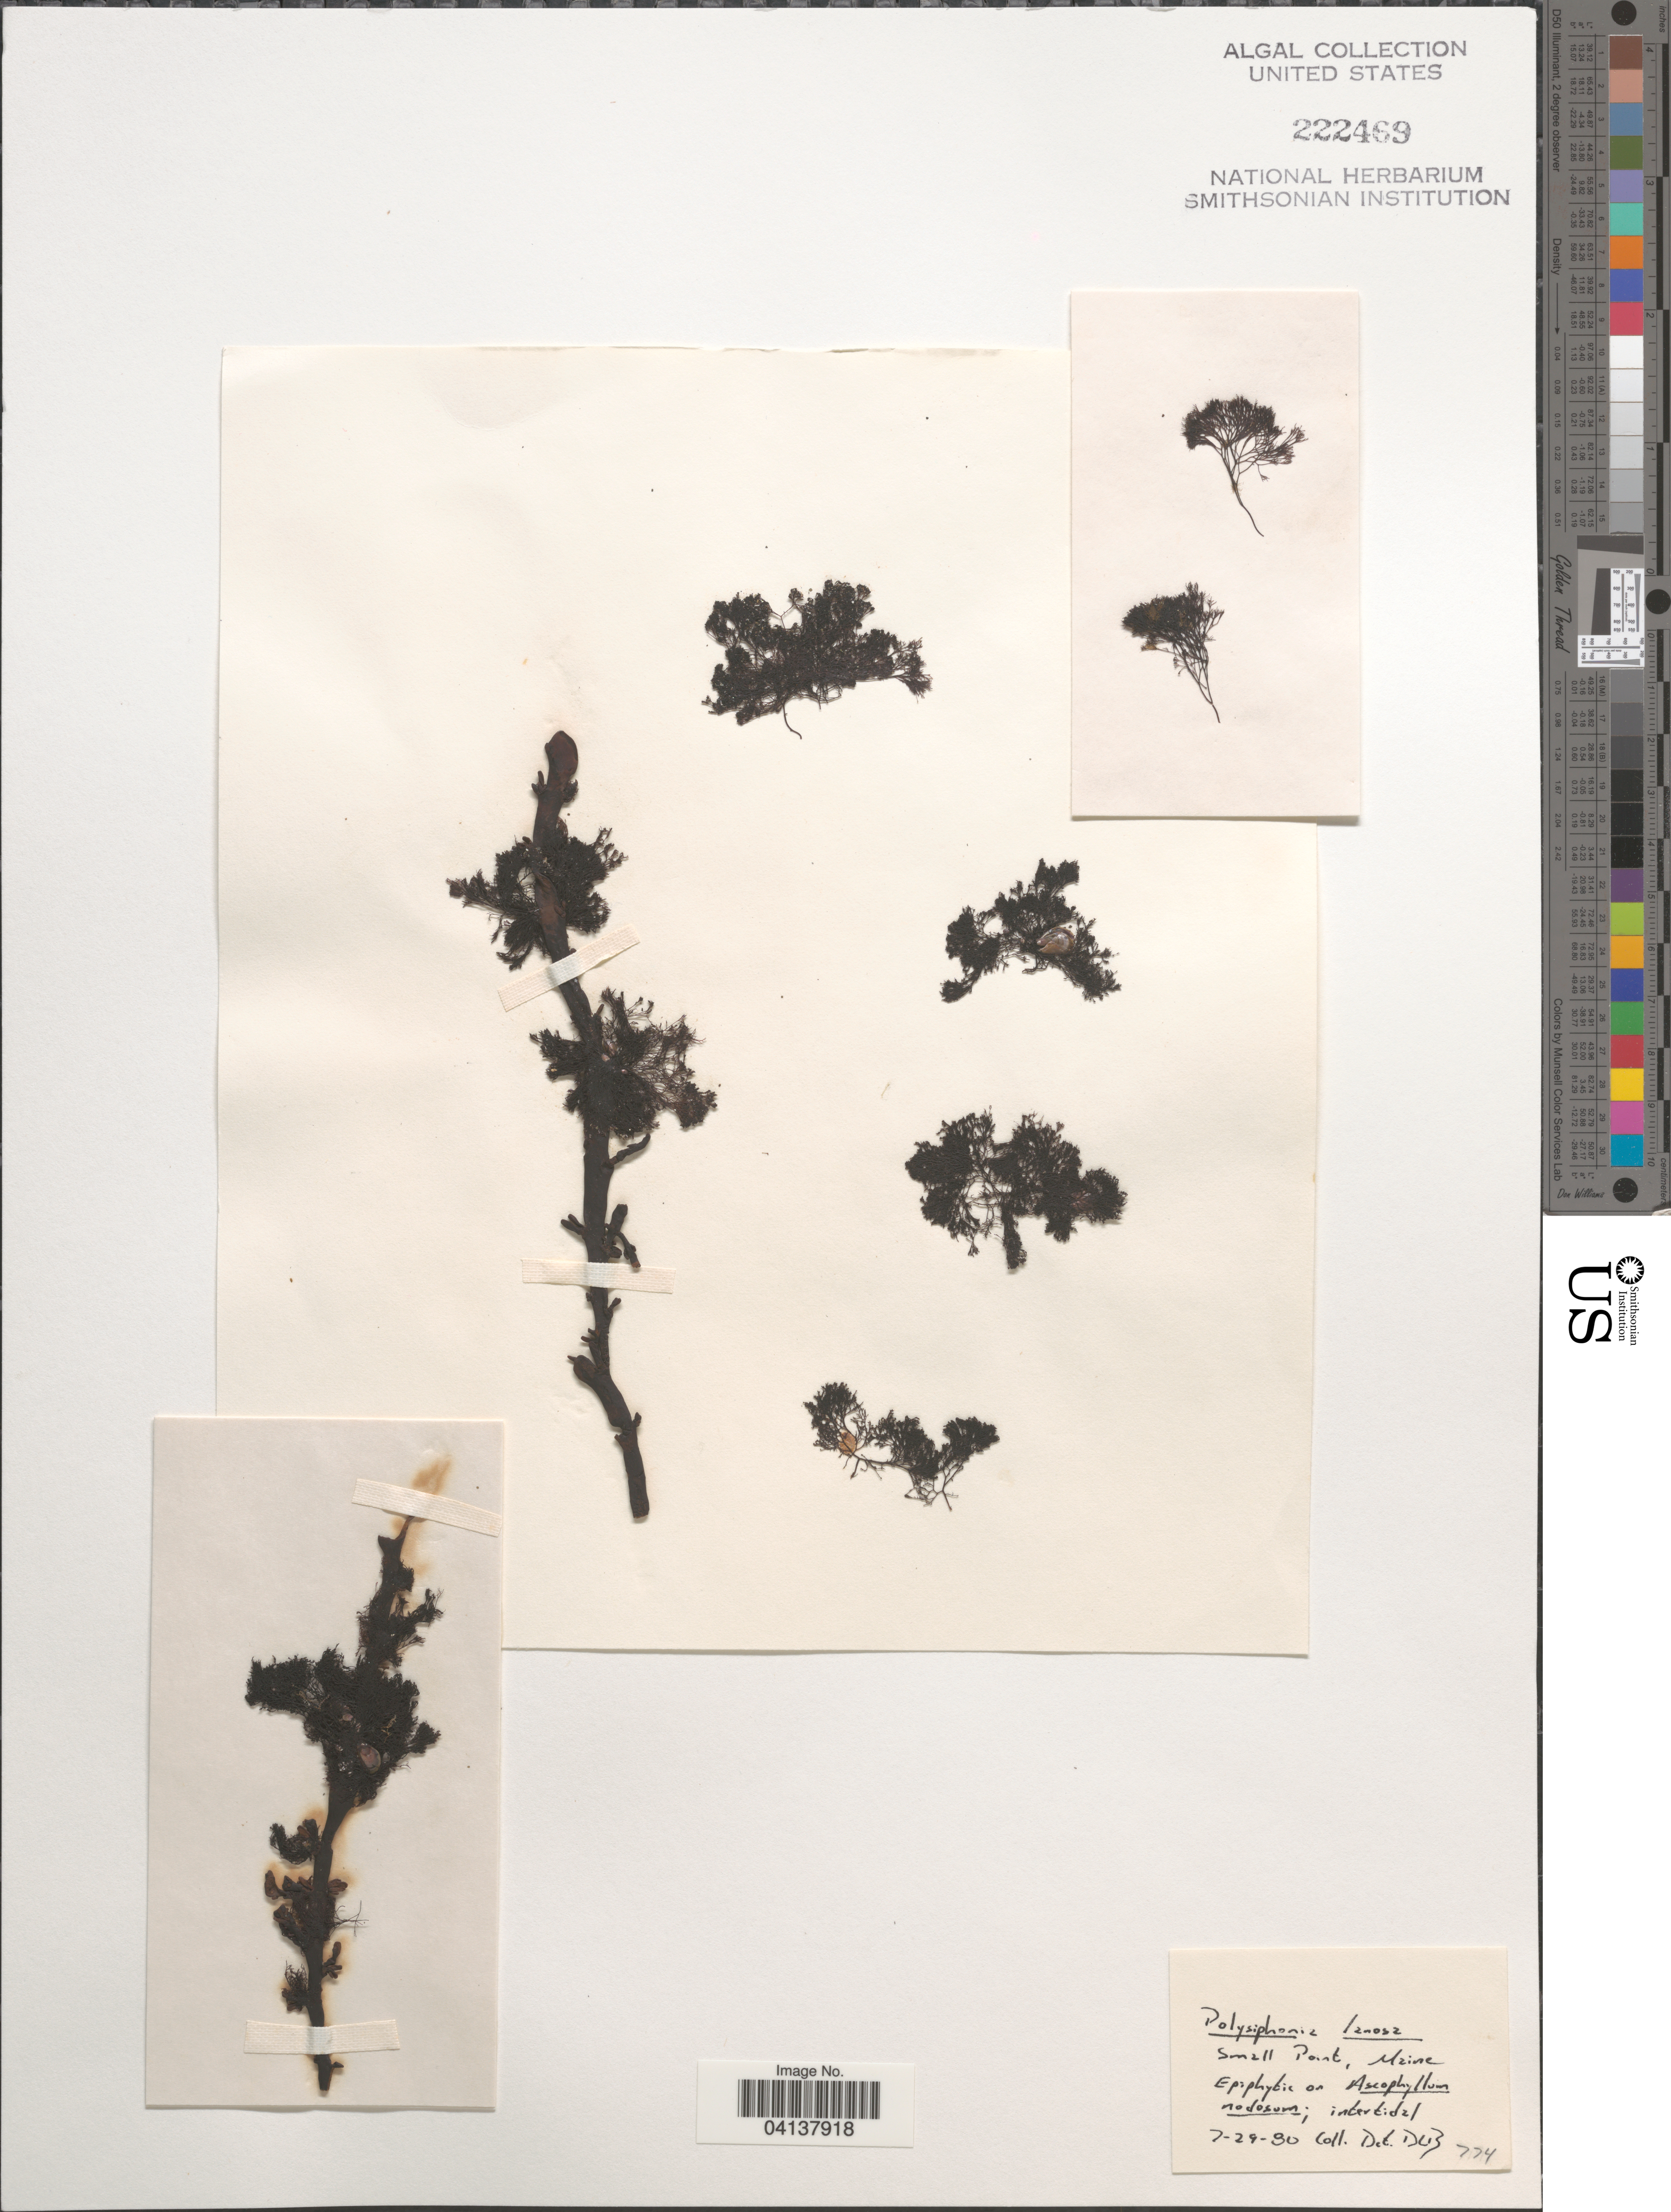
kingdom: Plantae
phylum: Rhodophyta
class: Florideophyceae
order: Ceramiales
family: Rhodomelaceae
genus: Vertebrata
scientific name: Vertebrata lanosa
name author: (L.) T.A. Chr.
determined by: Algae name updating Project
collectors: D. L. B.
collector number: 774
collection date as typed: Transcribed d/m/y: 29/7/80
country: United States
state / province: Maine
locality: Small Point.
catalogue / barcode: US 222469